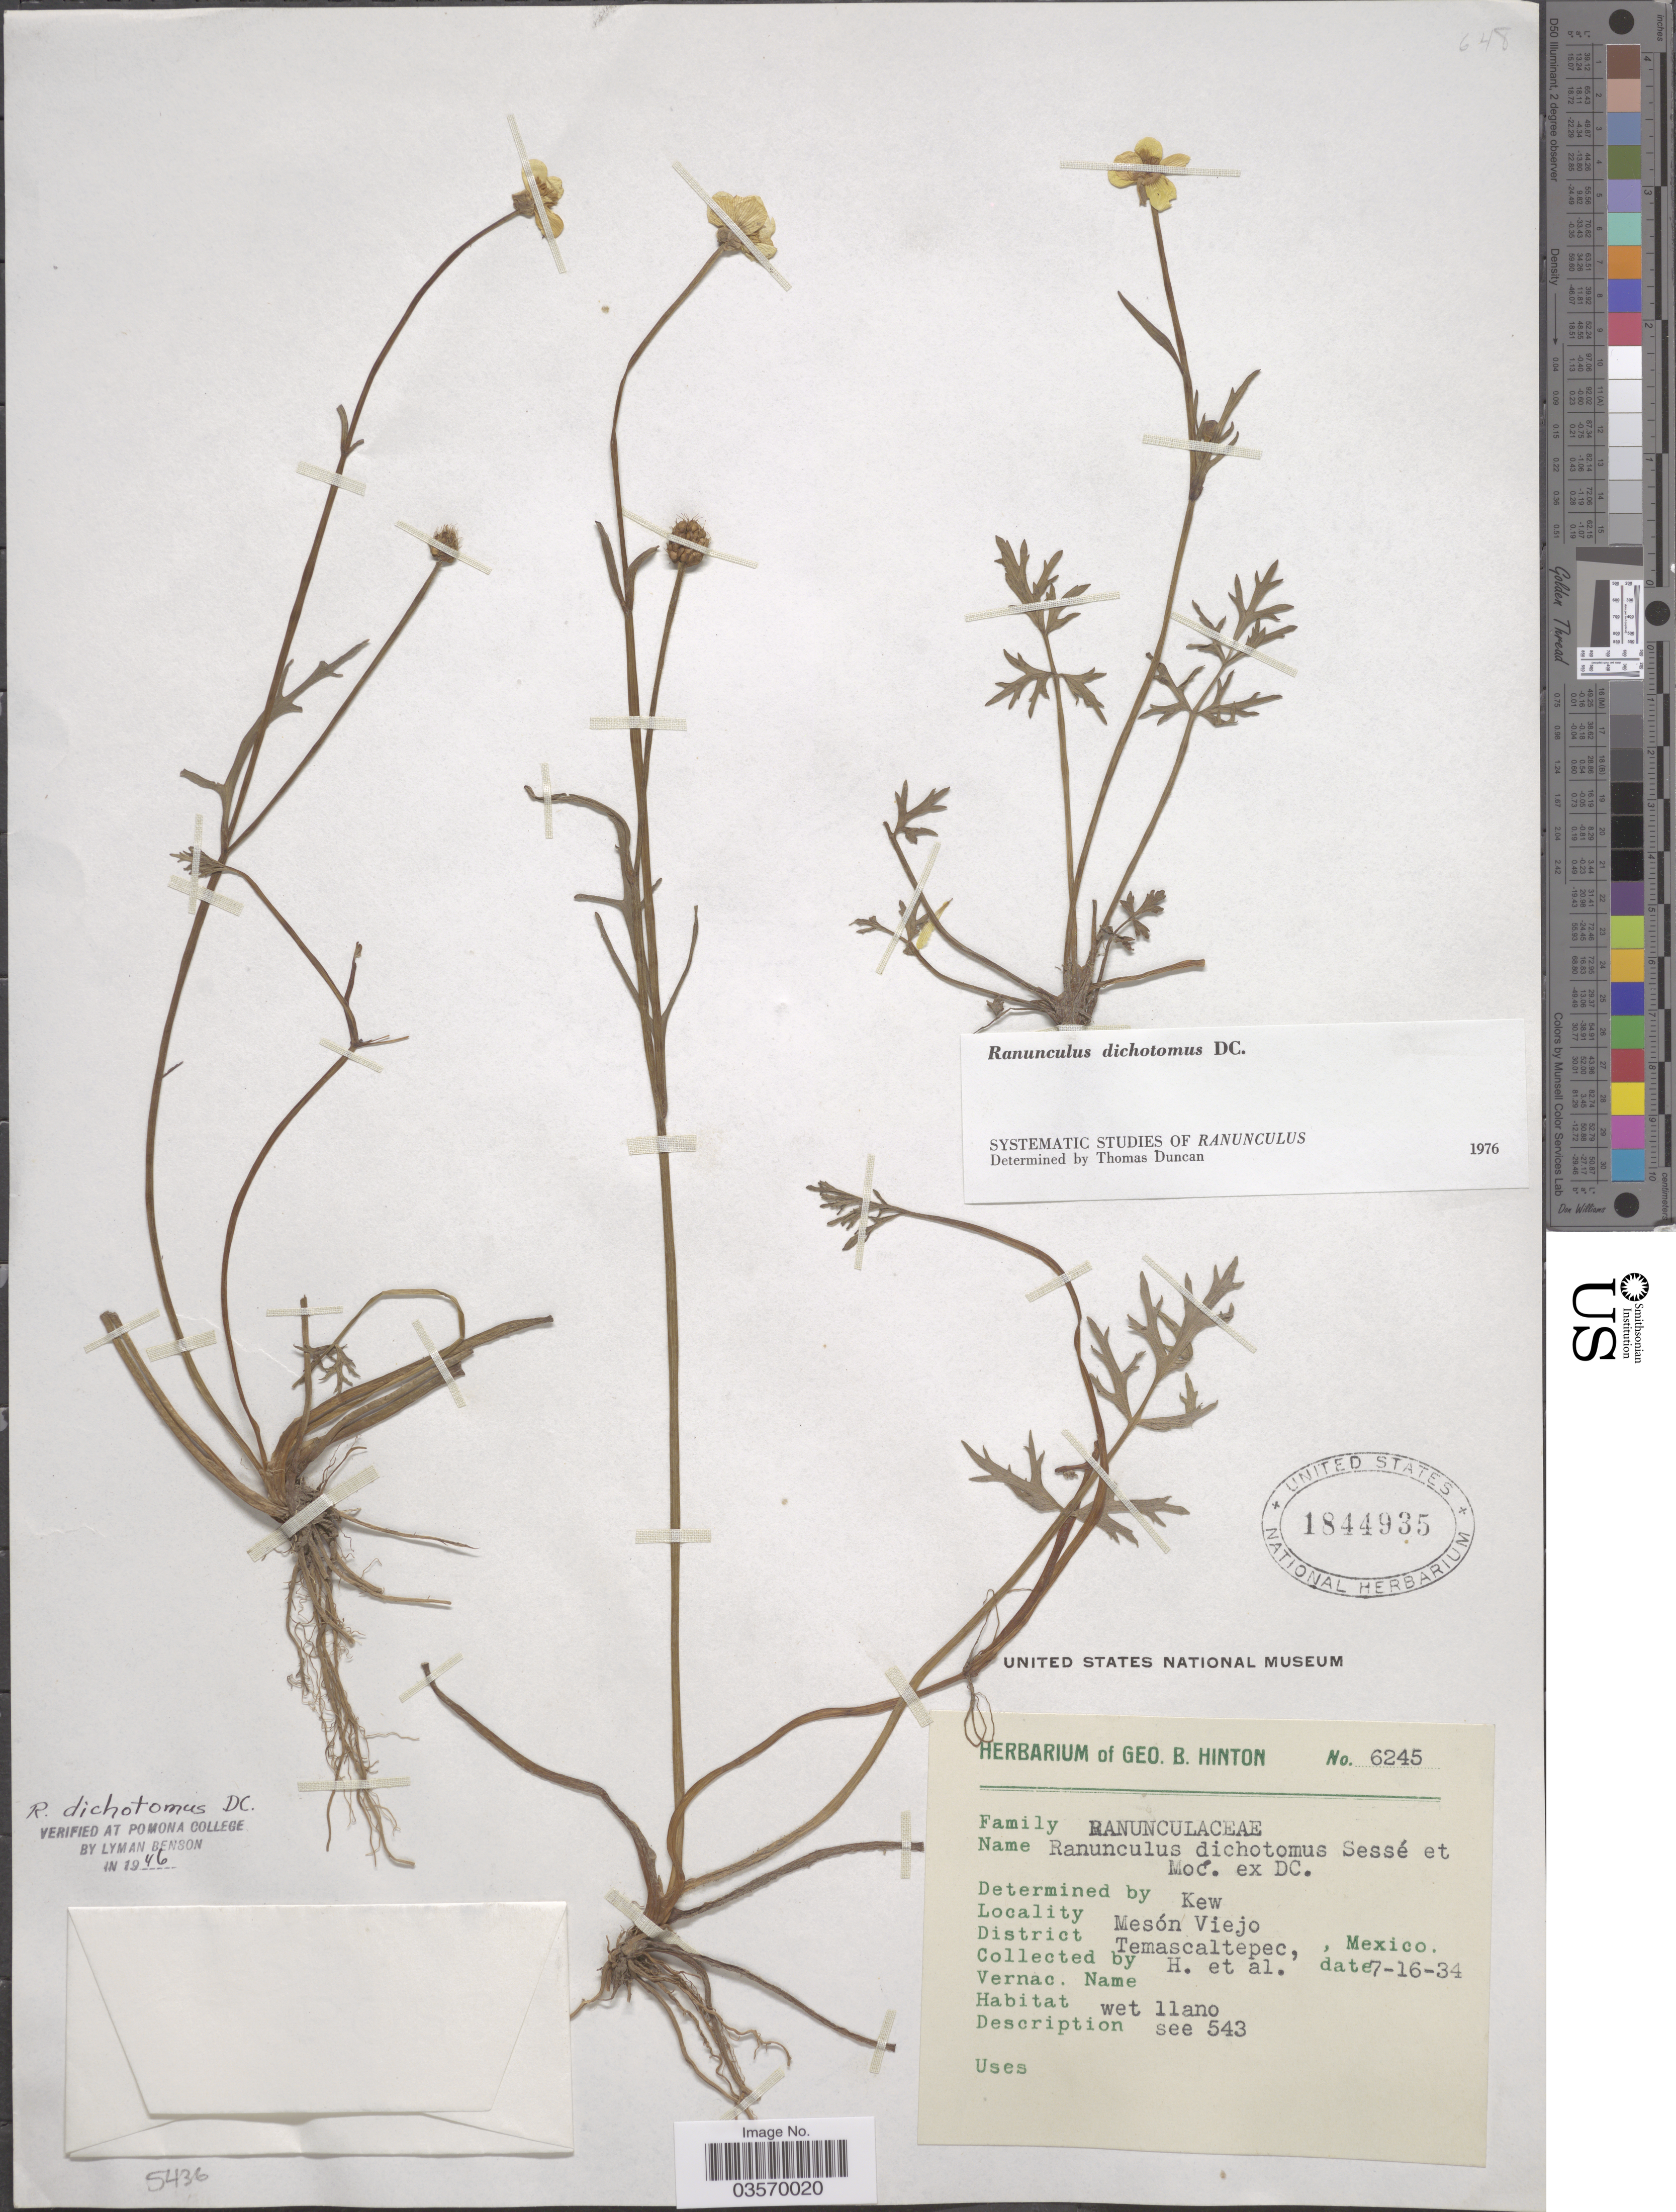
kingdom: Plantae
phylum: Tracheophyta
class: Magnoliopsida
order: Ranunculales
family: Ranunculaceae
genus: Ranunculus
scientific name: Ranunculus dichotomus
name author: Moc. & Sessé ex DC.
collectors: G. B. Hinton & et al.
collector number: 6245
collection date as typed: Transcribed d/m/y: 16/7/34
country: Mexico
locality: Mesón Viejo. District Temascaltepec.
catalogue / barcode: US 1844935